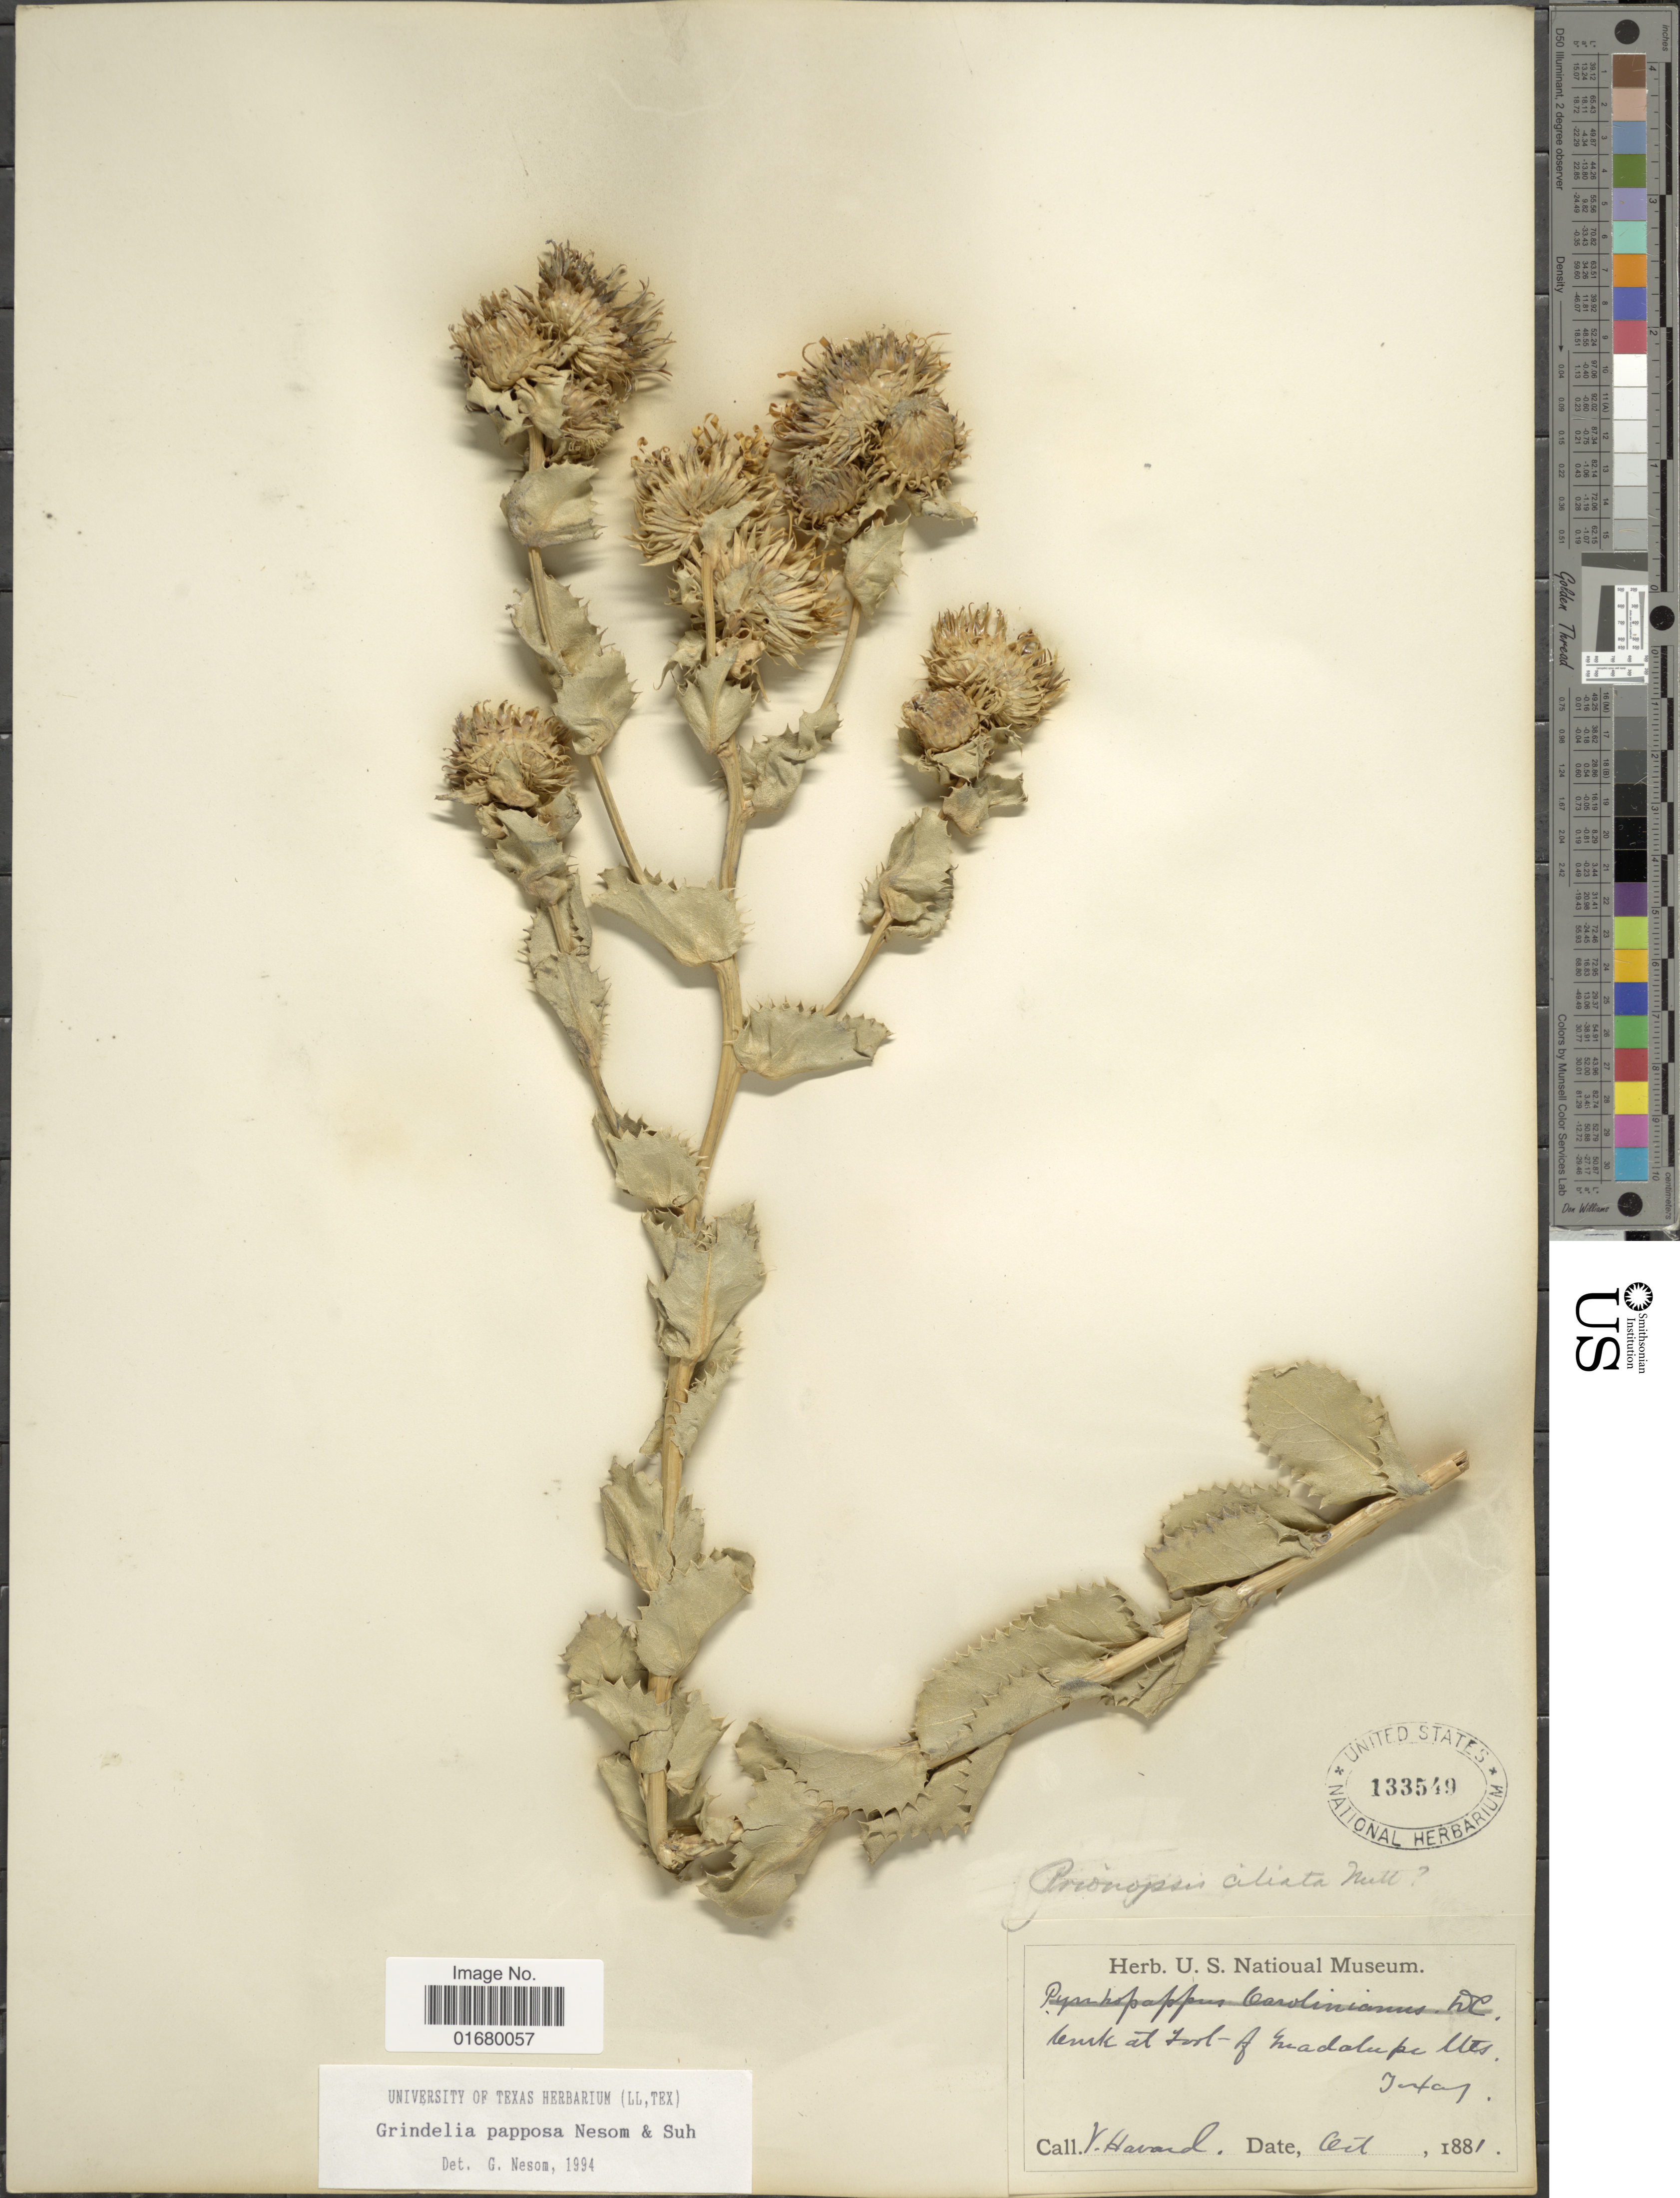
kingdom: Plantae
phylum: Tracheophyta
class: Magnoliopsida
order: Asterales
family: Asteraceae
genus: Grindelia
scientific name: Grindelia papposa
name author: G.L. Nesom & Suh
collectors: V. Havard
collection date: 1881-10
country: United States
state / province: Texas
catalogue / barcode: US 133549